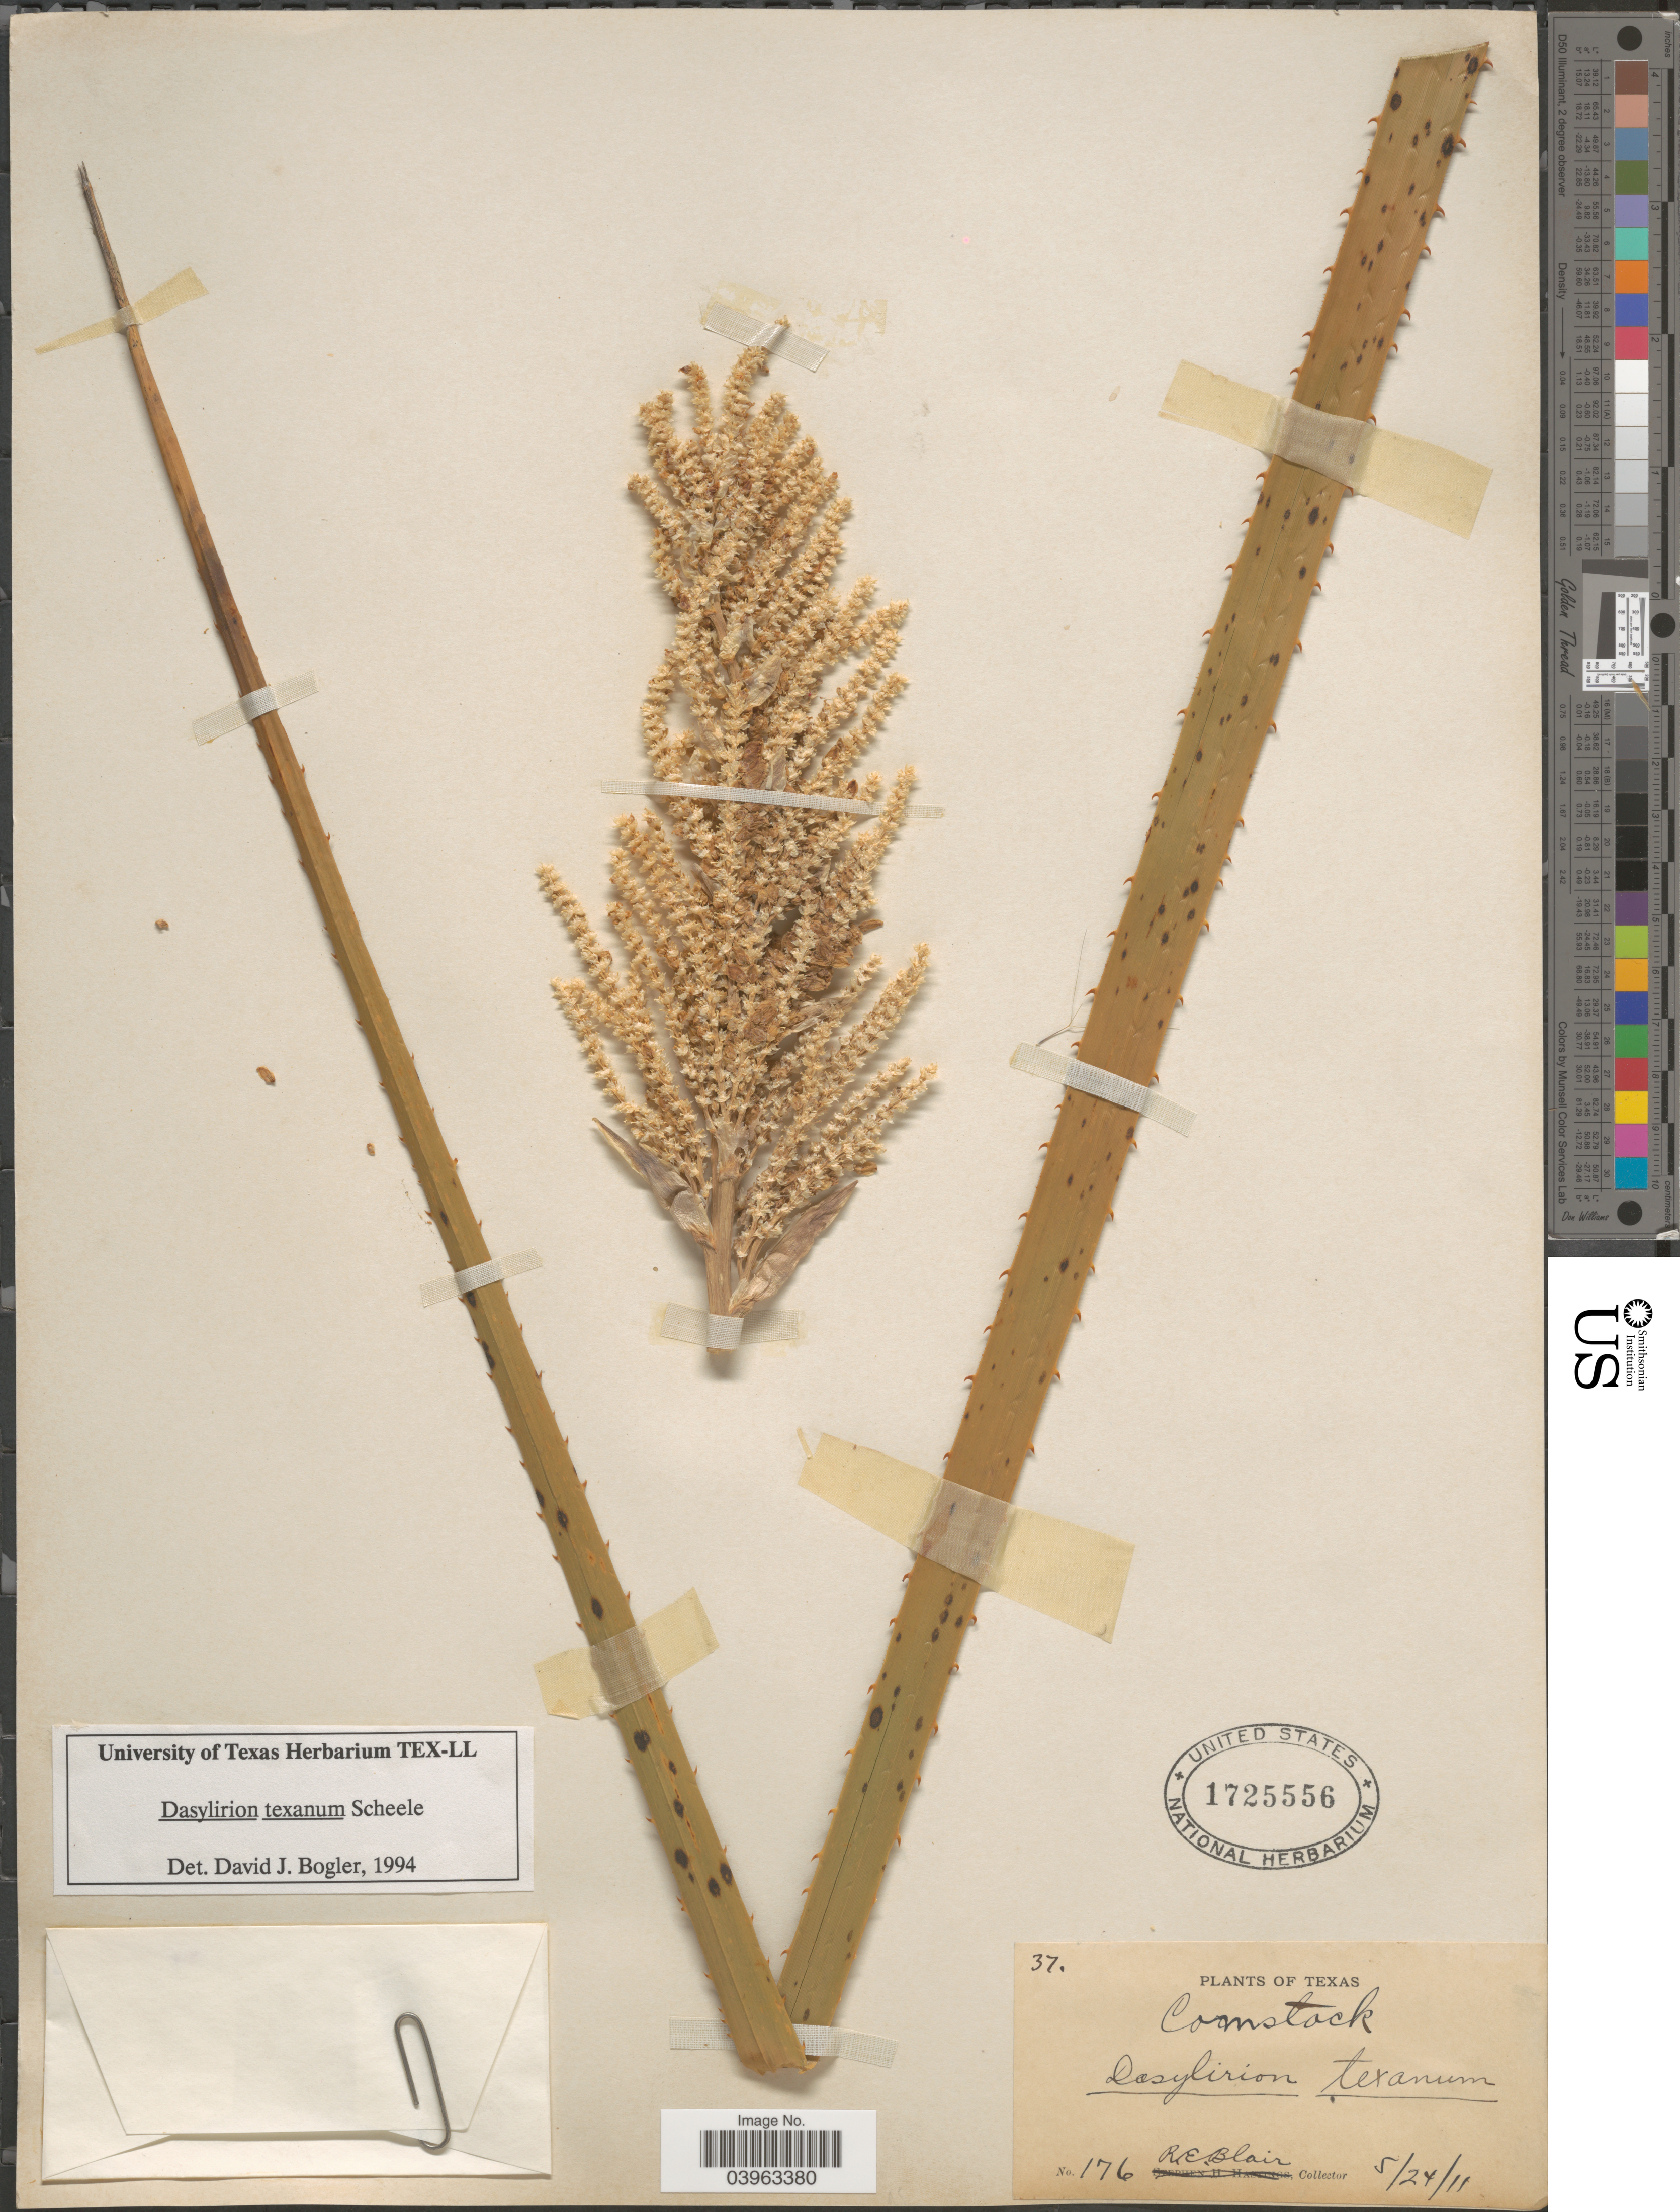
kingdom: Plantae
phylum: Tracheophyta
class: Liliopsida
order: Asparagales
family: Asparagaceae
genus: Dasylirion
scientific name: Dasylirion texanum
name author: Scheele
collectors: R. Blair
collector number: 176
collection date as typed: Transcribed d/m/y: 24/5/11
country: United States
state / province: Texas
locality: Comstock.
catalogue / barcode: US 1725556